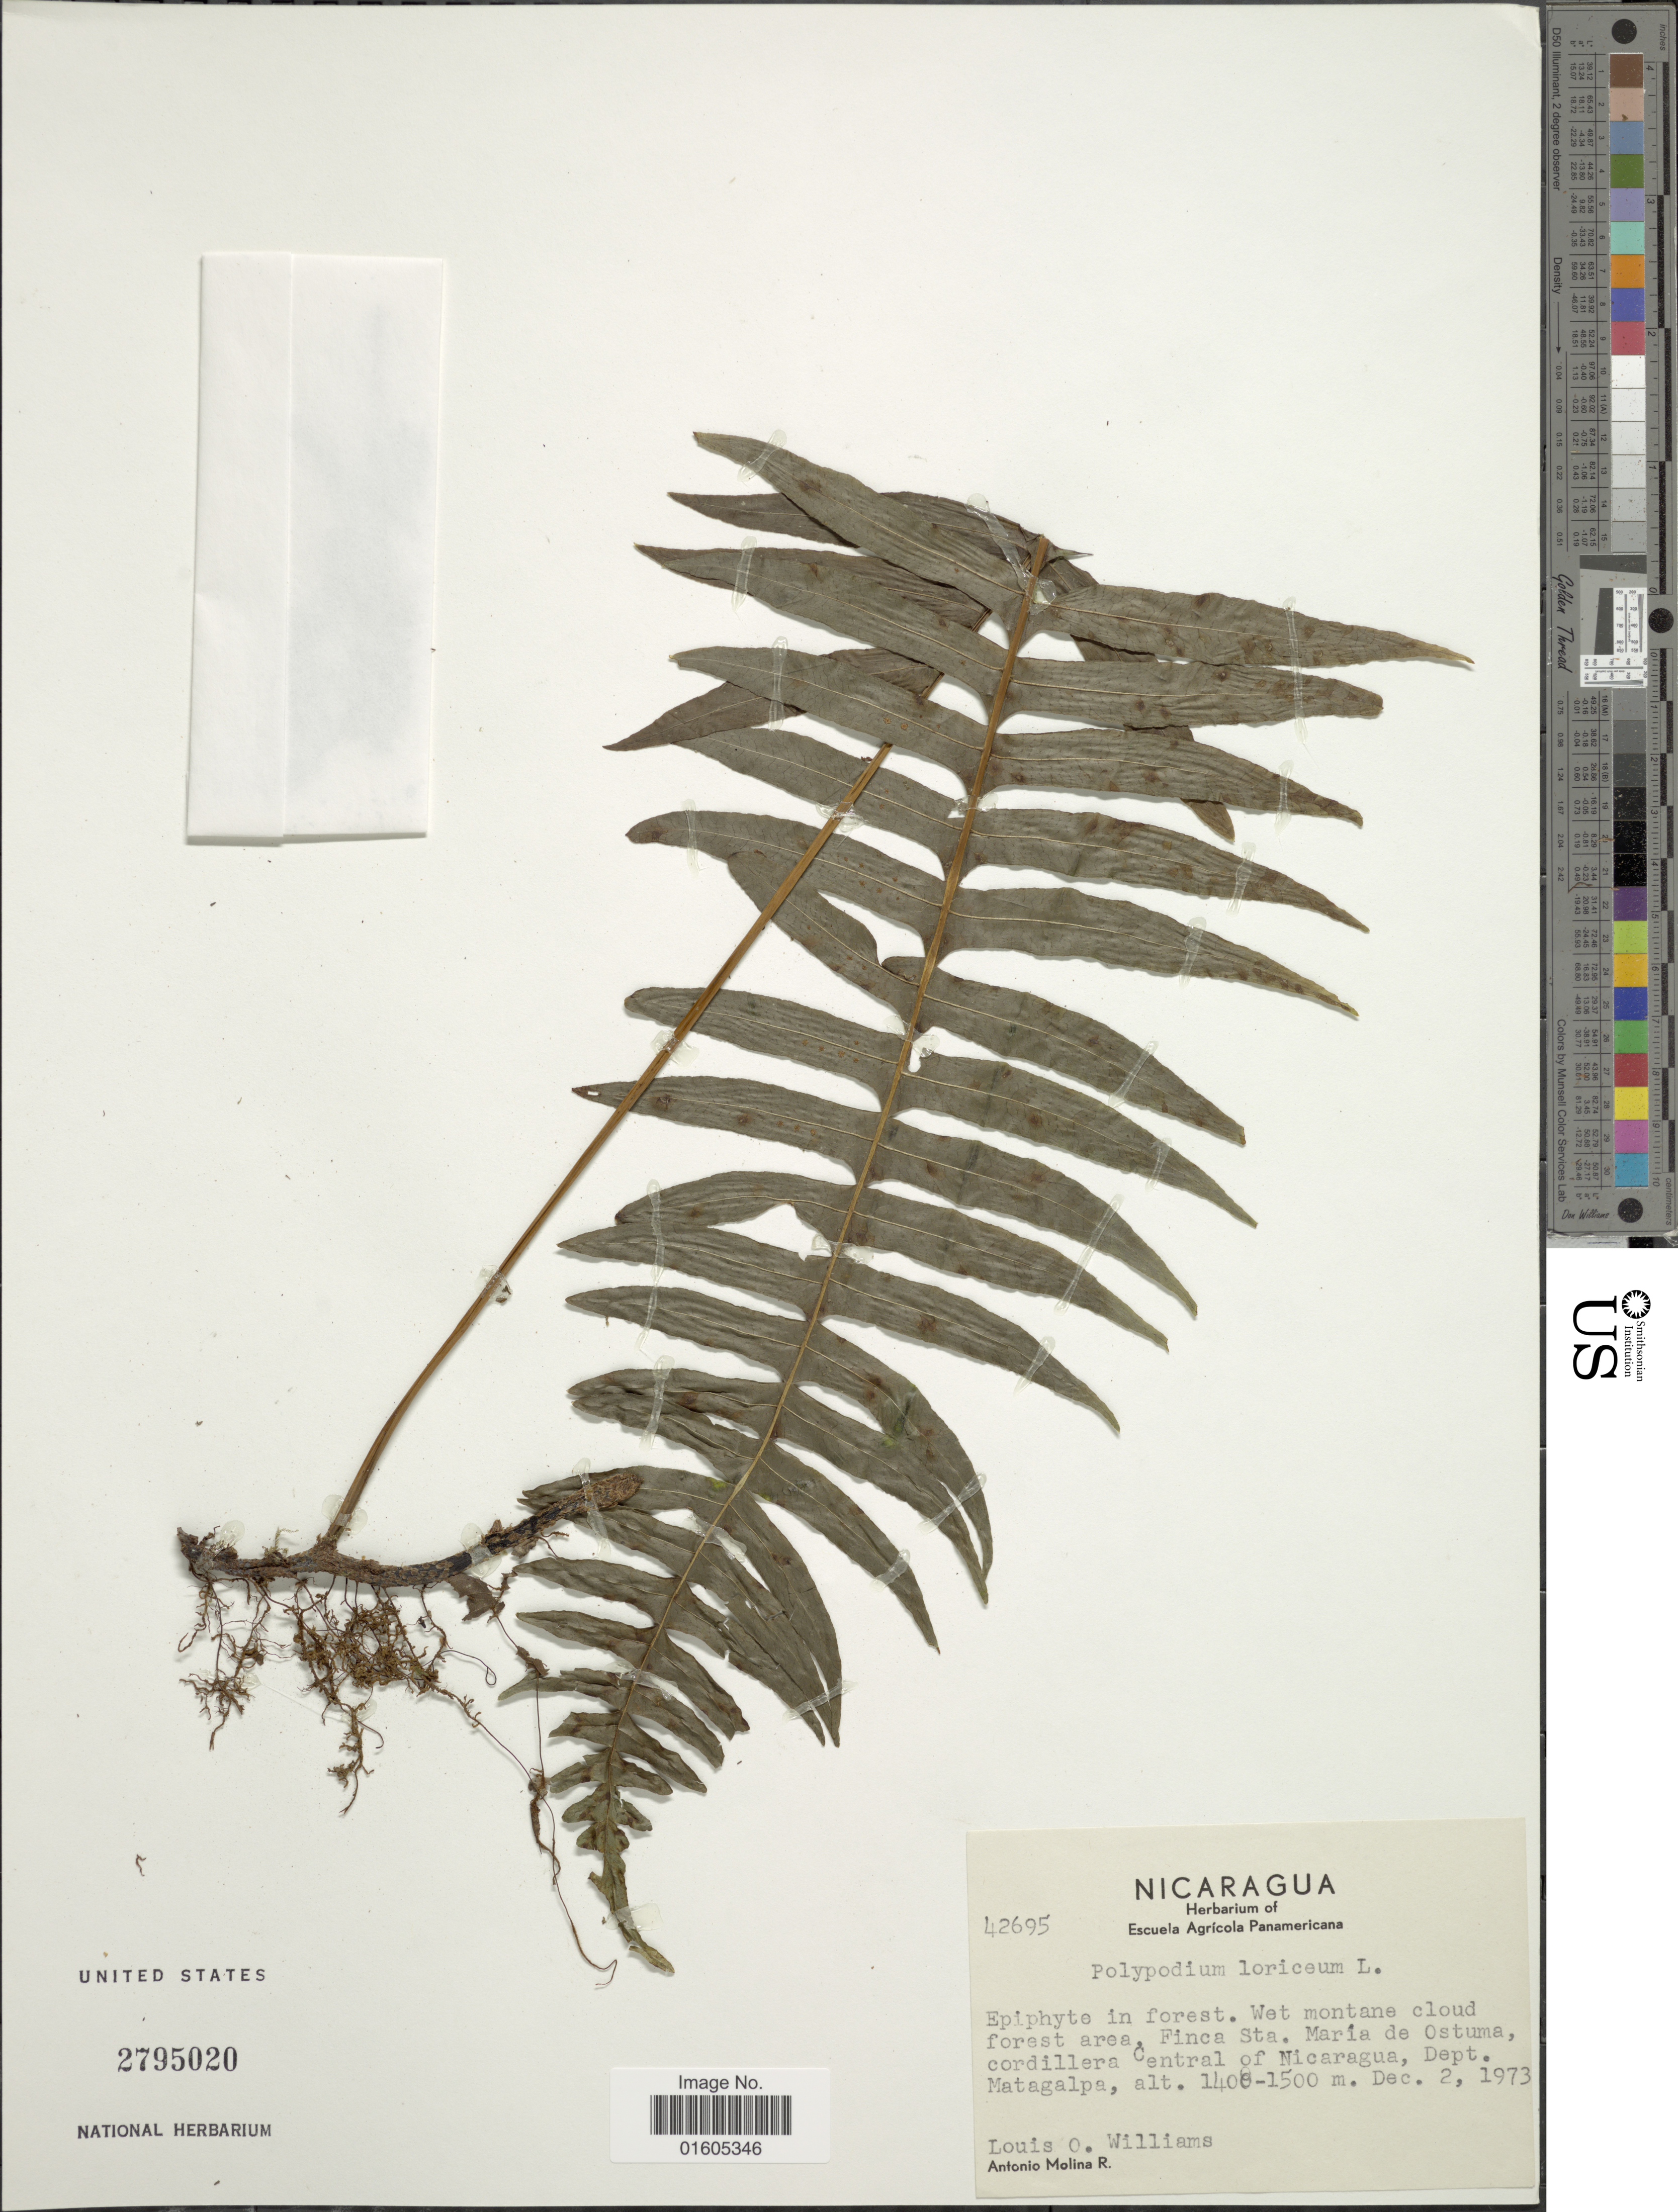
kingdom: Plantae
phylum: Tracheophyta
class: Polypodiopsida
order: Polypodiales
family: Polypodiaceae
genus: Serpocaulon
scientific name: Serpocaulon loriceum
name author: (L.) A.R. Sm.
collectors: L. O. Williams & A. Molina R.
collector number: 42695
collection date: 1973-12-02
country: Nicaragua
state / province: Matagalpa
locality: Wet montane cloud forest area, Finca Sta María de ostuma, cordillera Central of Nicaragua, Dept Matagalpa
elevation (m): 1400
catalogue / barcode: US 2795020